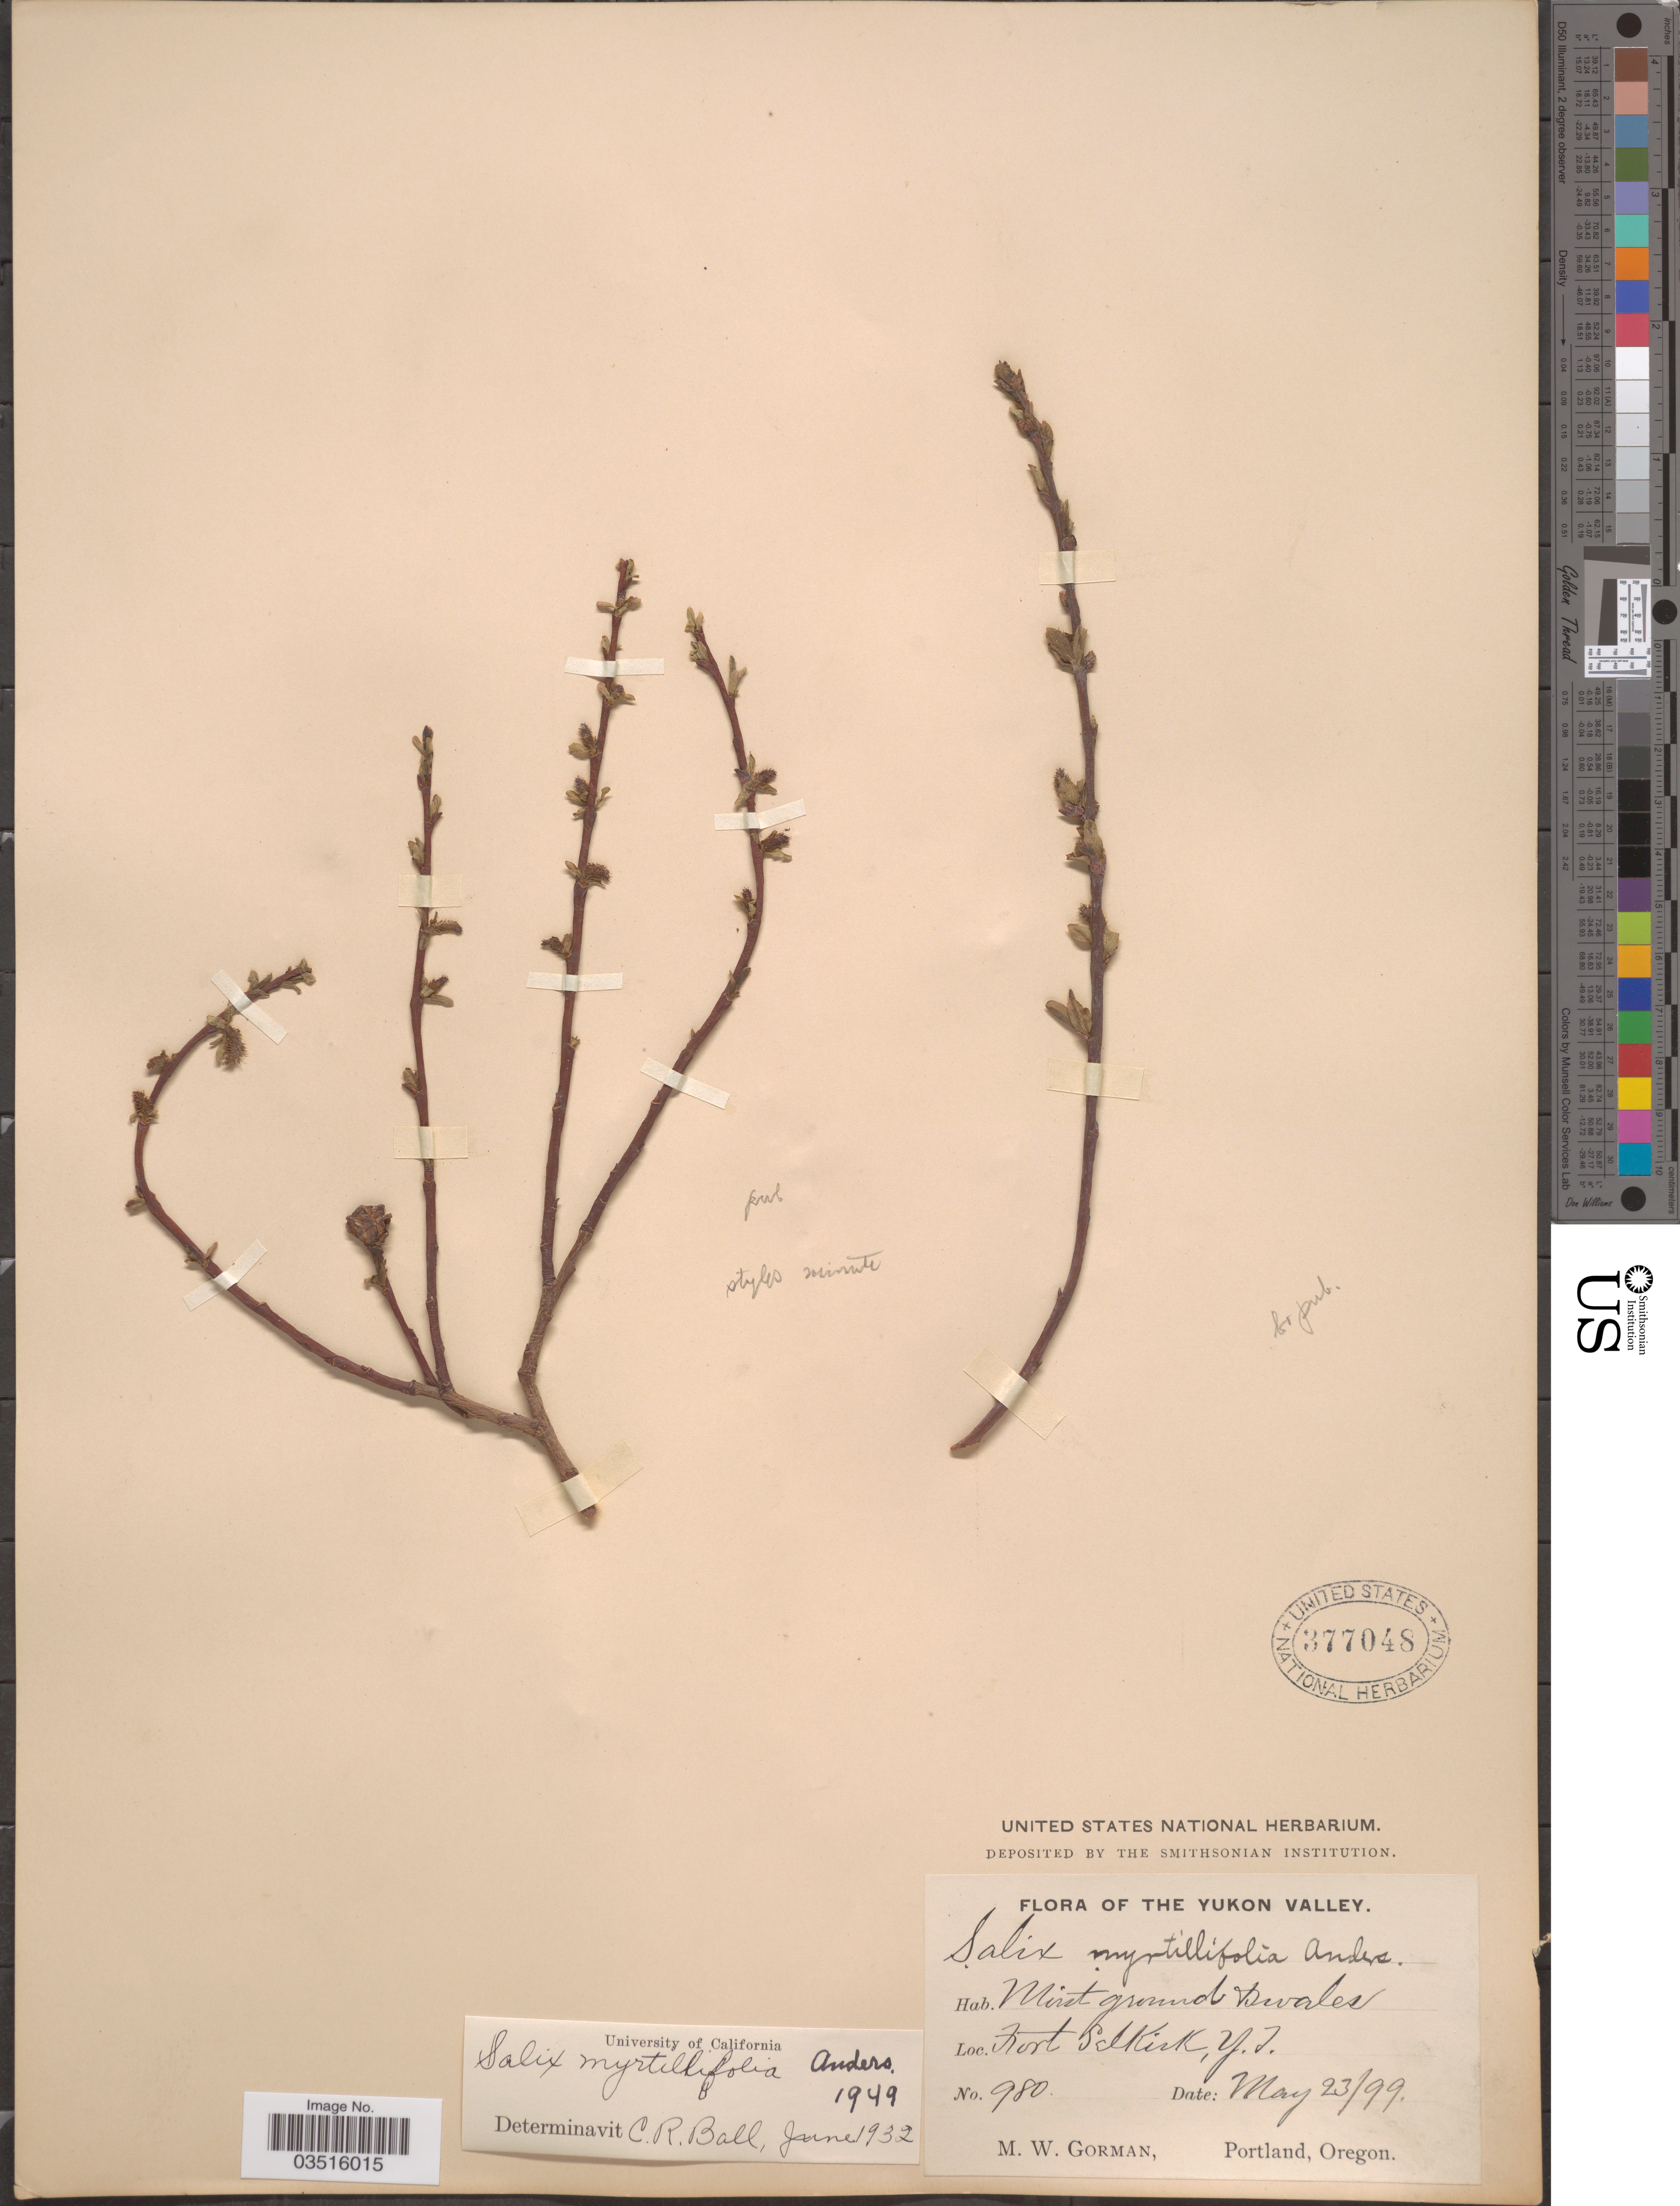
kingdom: Plantae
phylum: Tracheophyta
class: Magnoliopsida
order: Malpighiales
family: Salicaceae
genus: Salix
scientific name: Salix myrtillifolia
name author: Andersson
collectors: M. W. Gorman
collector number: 980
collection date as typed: Transcribed d/m/y: 23/5/99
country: Canada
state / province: Yukon Territory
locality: The Yukon Valley. Fort Selkirk.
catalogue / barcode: US 377048